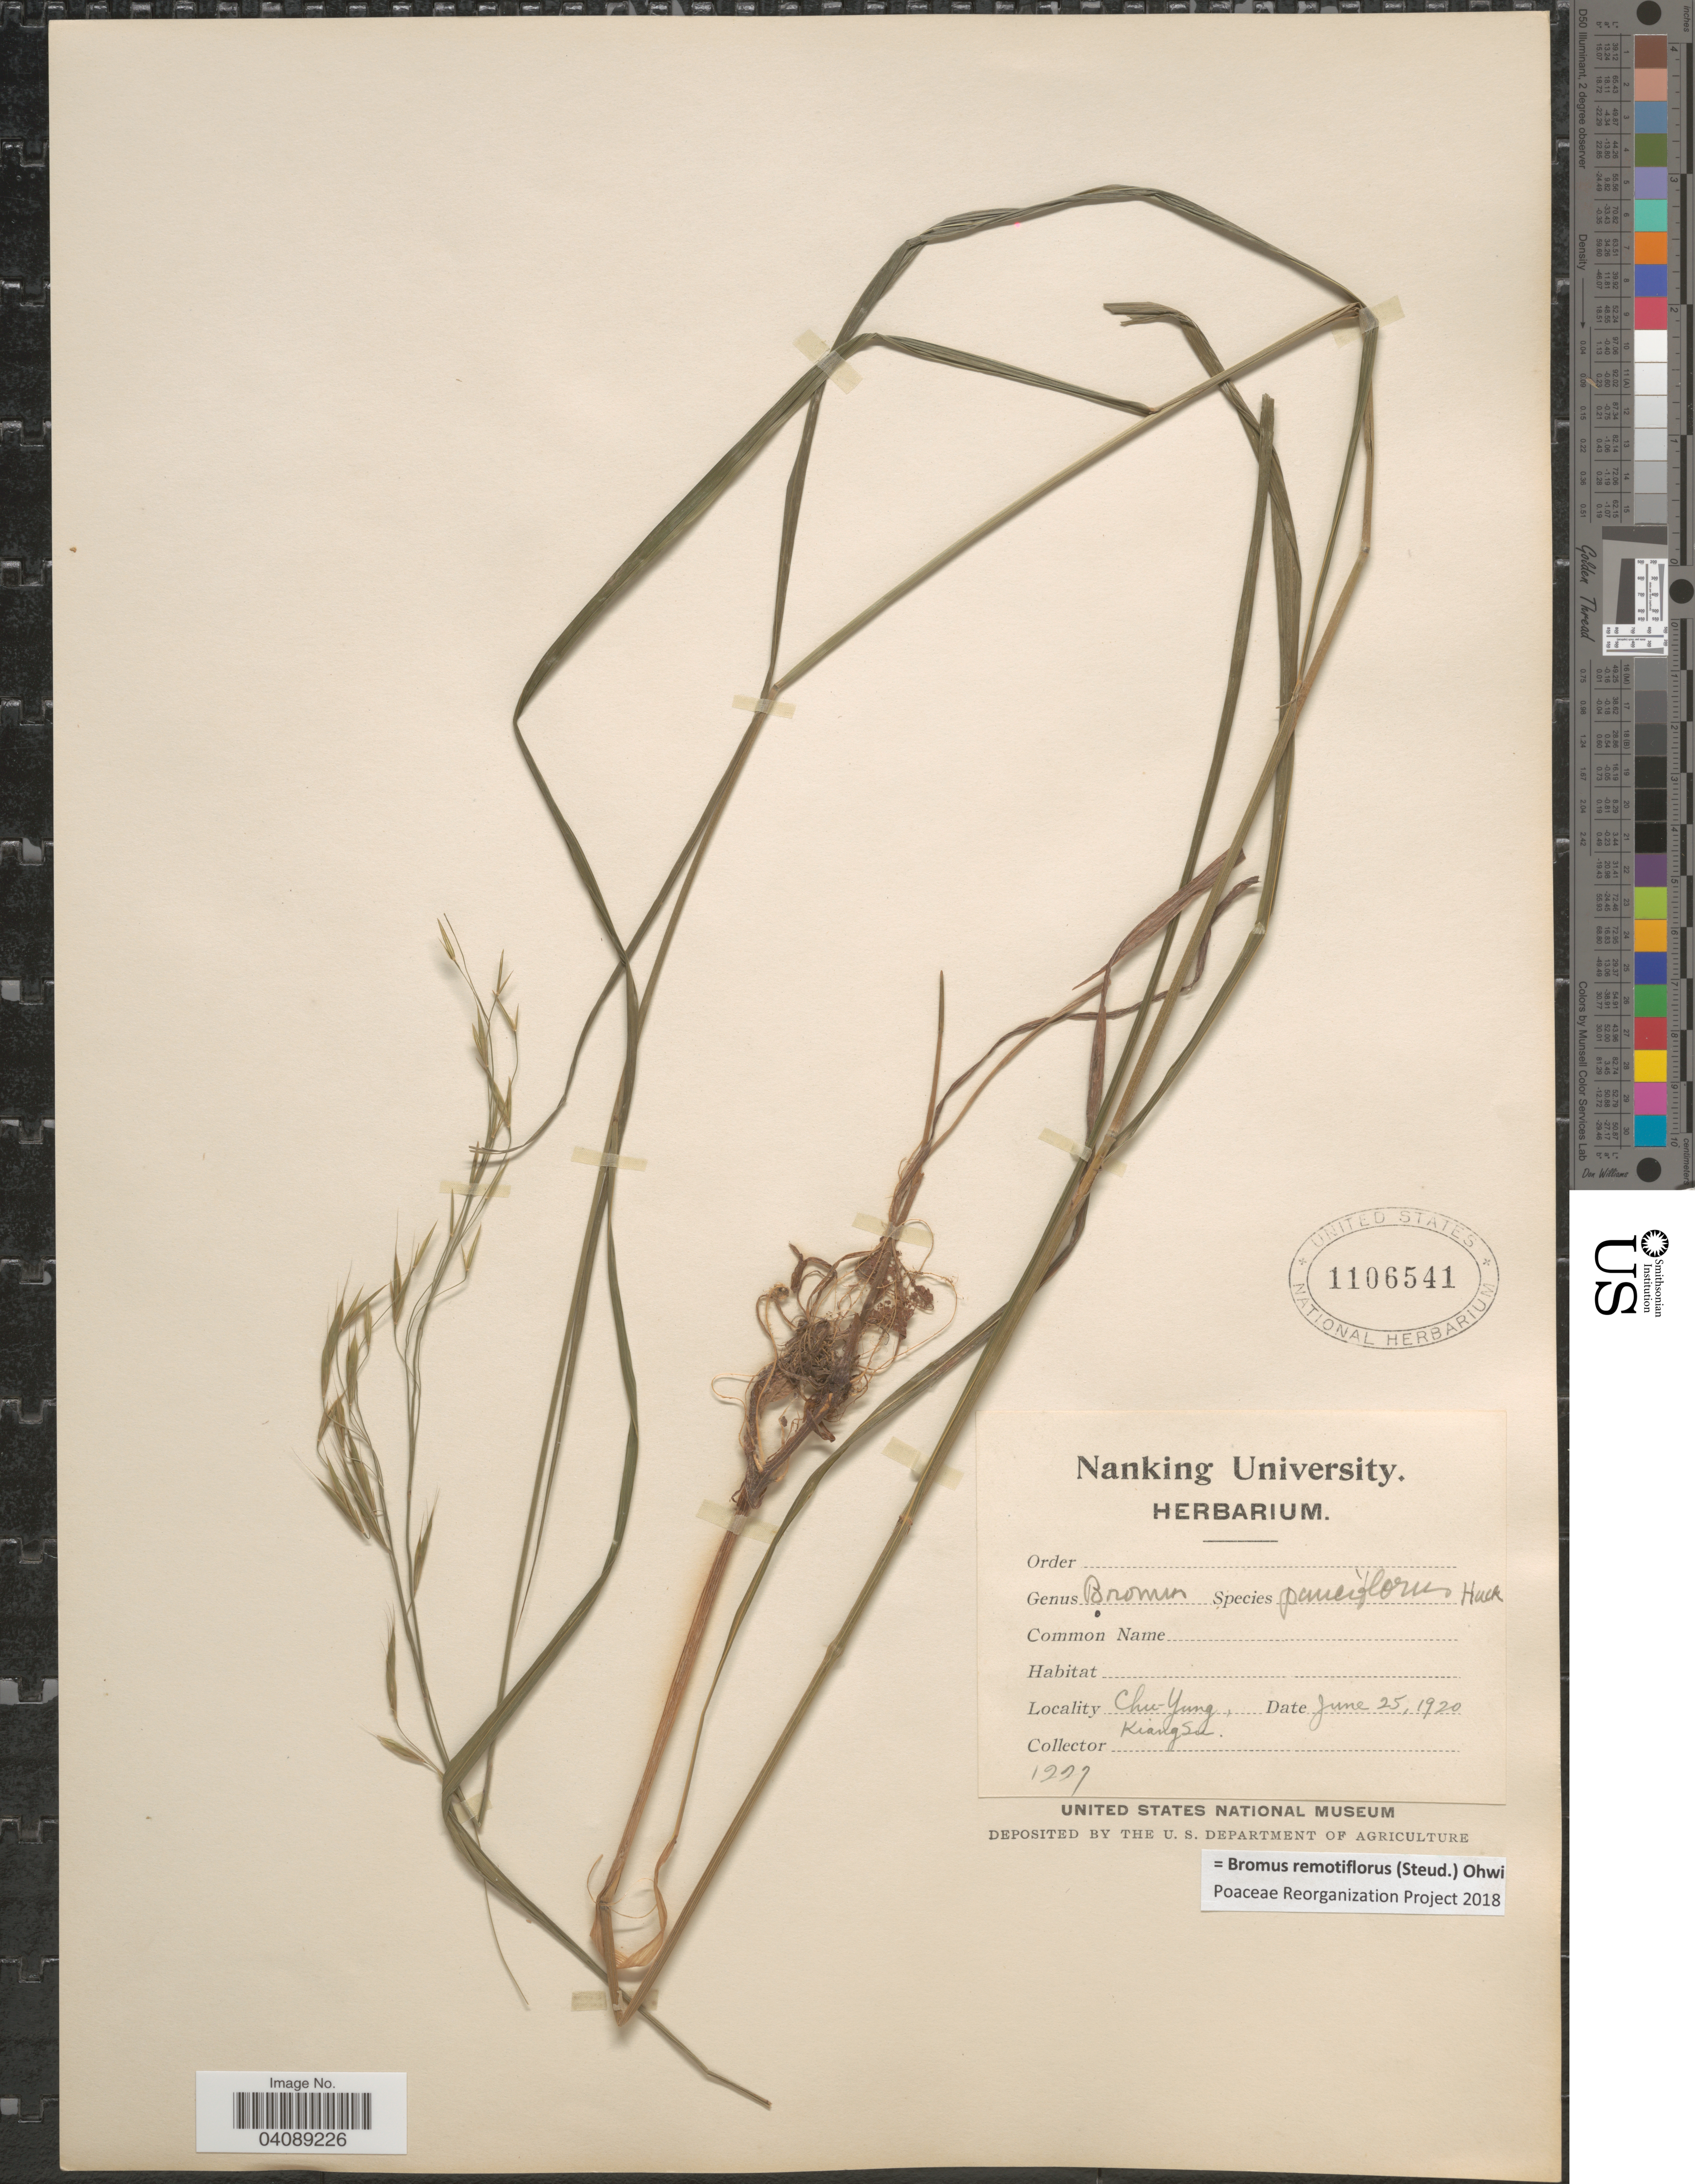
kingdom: Plantae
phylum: Tracheophyta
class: Liliopsida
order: Poales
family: Poaceae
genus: Bromus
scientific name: Bromus remotiflorus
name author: (Steud.) Ohwi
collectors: ex herb. University of Nanking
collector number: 1227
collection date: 1920-06-25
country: China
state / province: Jiangsu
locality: Chu-Yung, Kiangsu.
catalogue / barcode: US 1106541